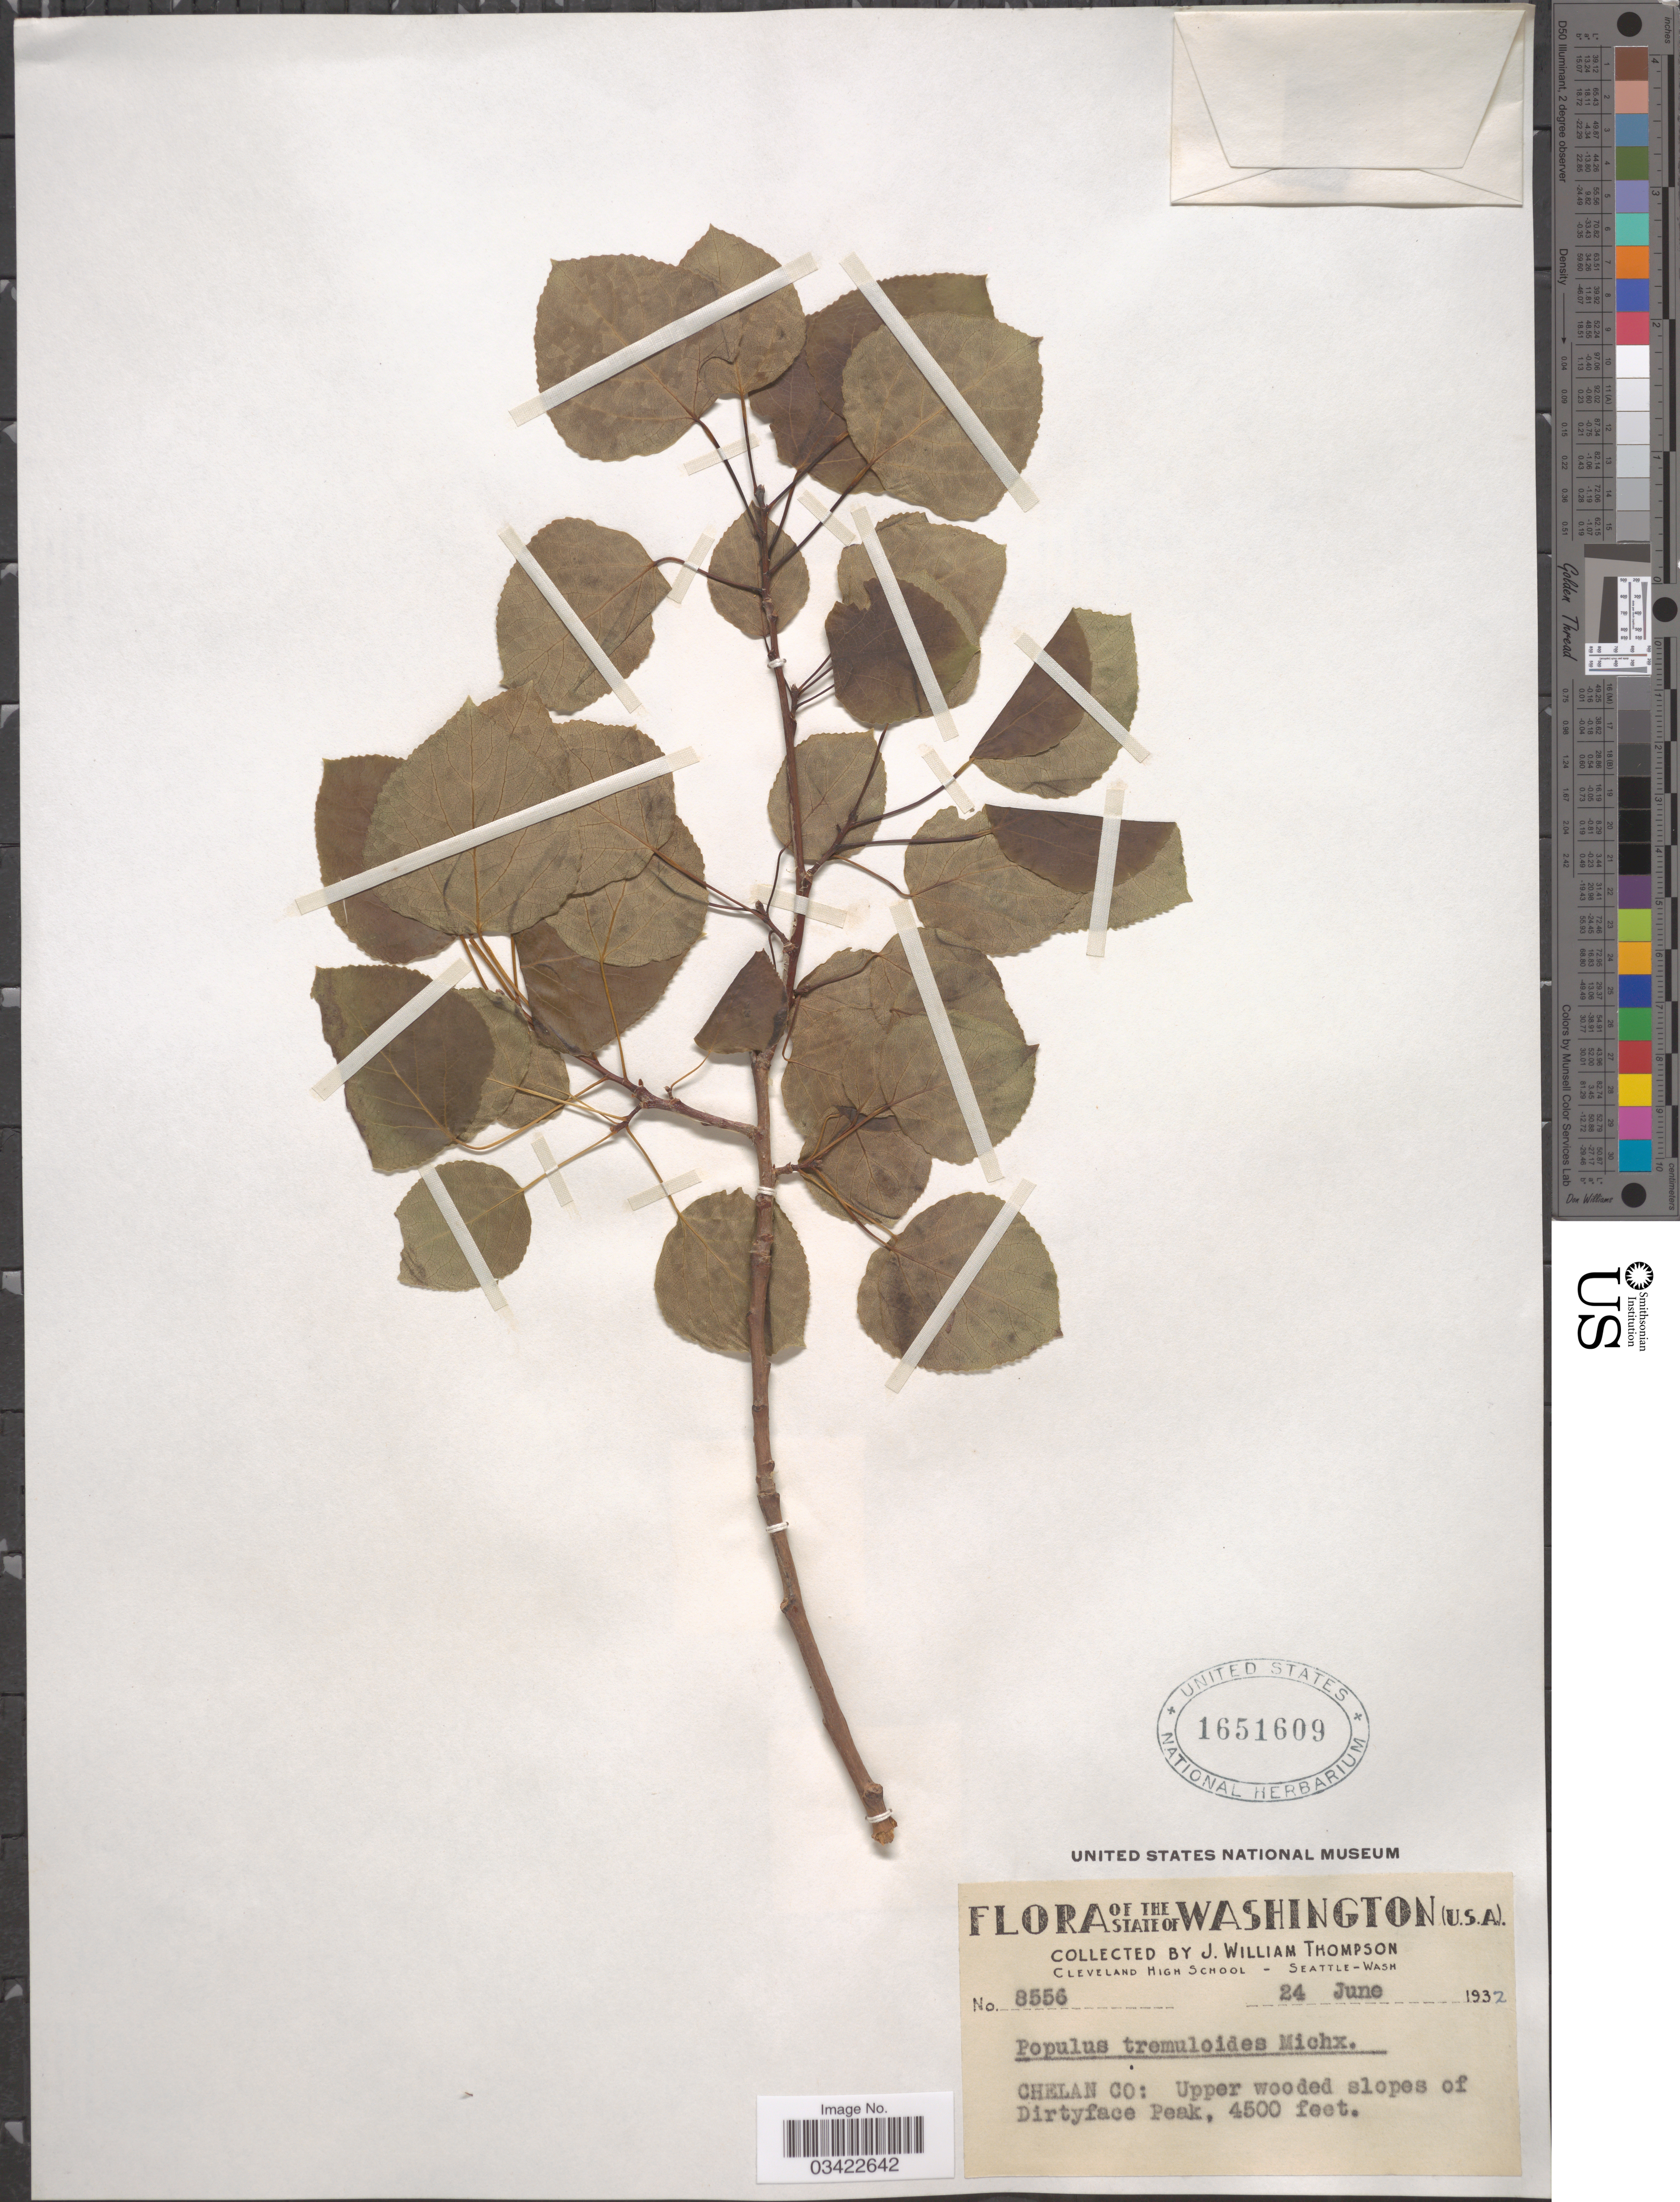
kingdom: Plantae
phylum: Tracheophyta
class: Magnoliopsida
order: Malpighiales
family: Salicaceae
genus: Populus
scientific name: Populus tremuloides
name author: Michx.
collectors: J. W. Thompson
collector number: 8556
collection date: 1932-06-24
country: United States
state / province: Washington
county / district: Chelan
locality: Chelan Co: Upper wooded slopes of Dirtyface Peak.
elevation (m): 1372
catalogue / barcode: US 1651609